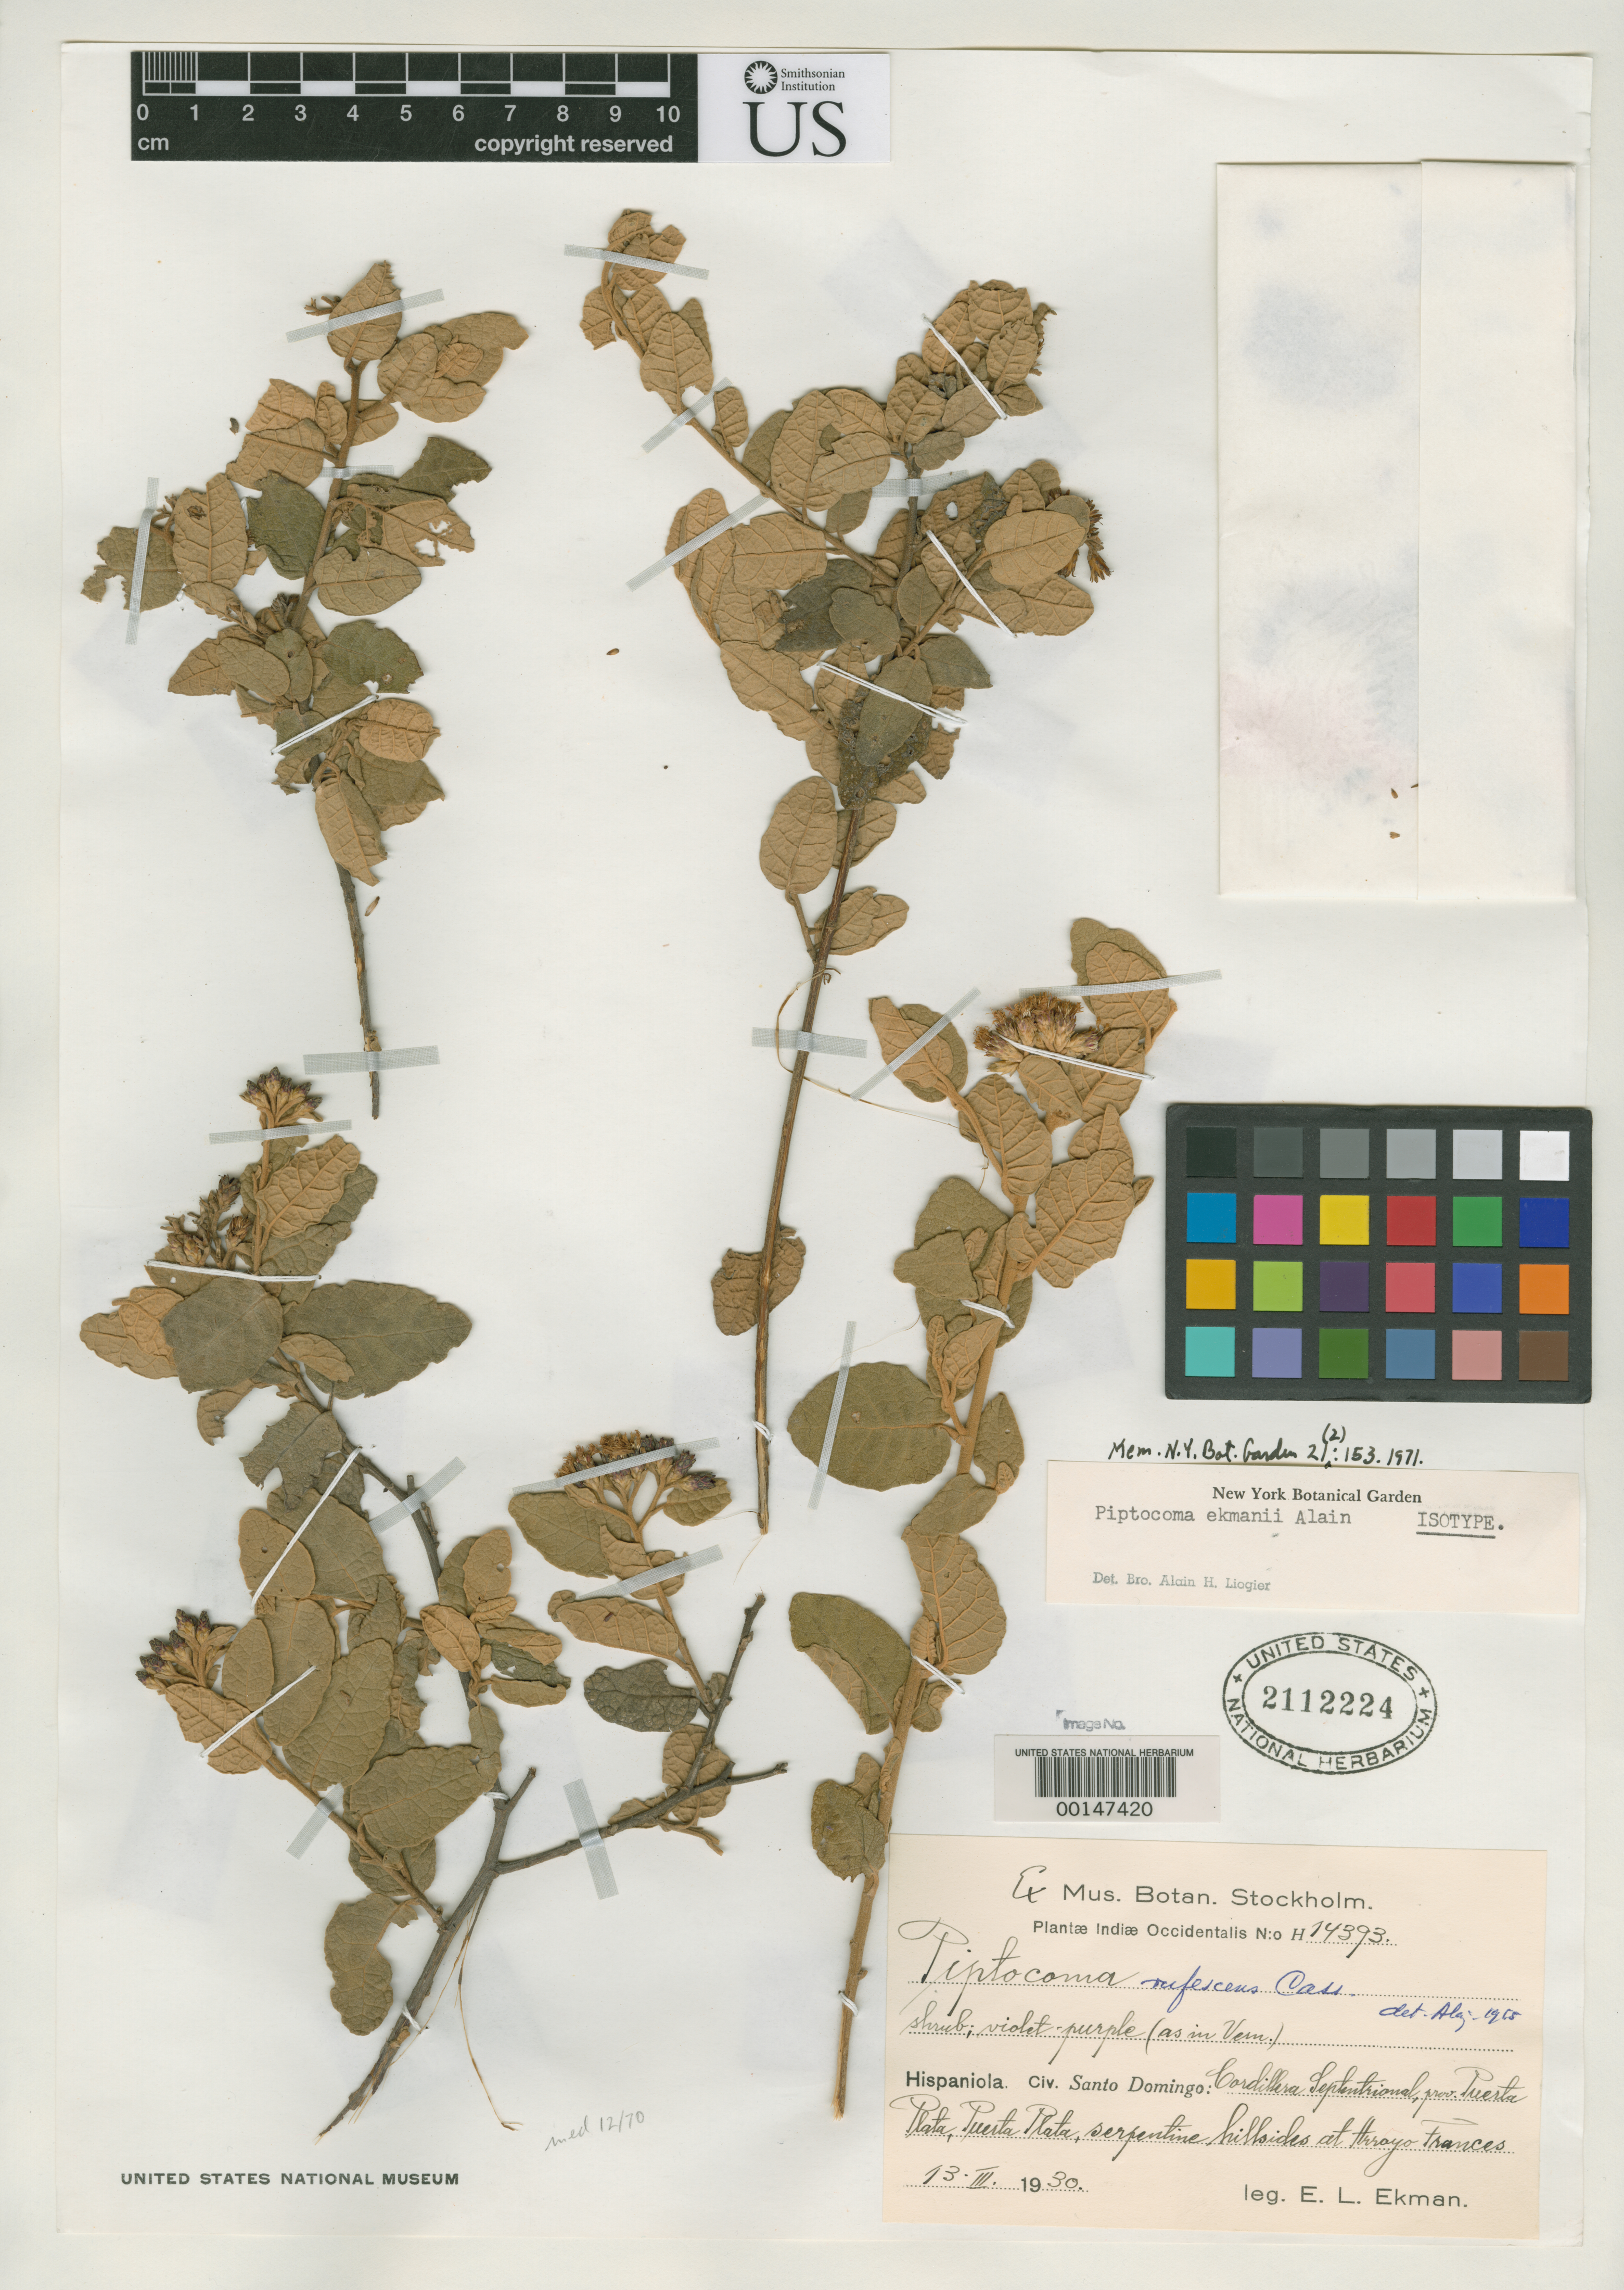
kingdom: Plantae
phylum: Tracheophyta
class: Magnoliopsida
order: Asterales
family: Asteraceae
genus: Piptocoma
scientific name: Piptocoma ekmanii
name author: Alain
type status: Isotype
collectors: E. L. Ekman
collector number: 14393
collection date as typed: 13 Mar 1930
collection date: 1930-03-13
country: Dominican Republic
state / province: Puerto Plata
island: Hispaniola Island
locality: Puerto Plata, Arroyo Frances.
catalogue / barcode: US 2112224